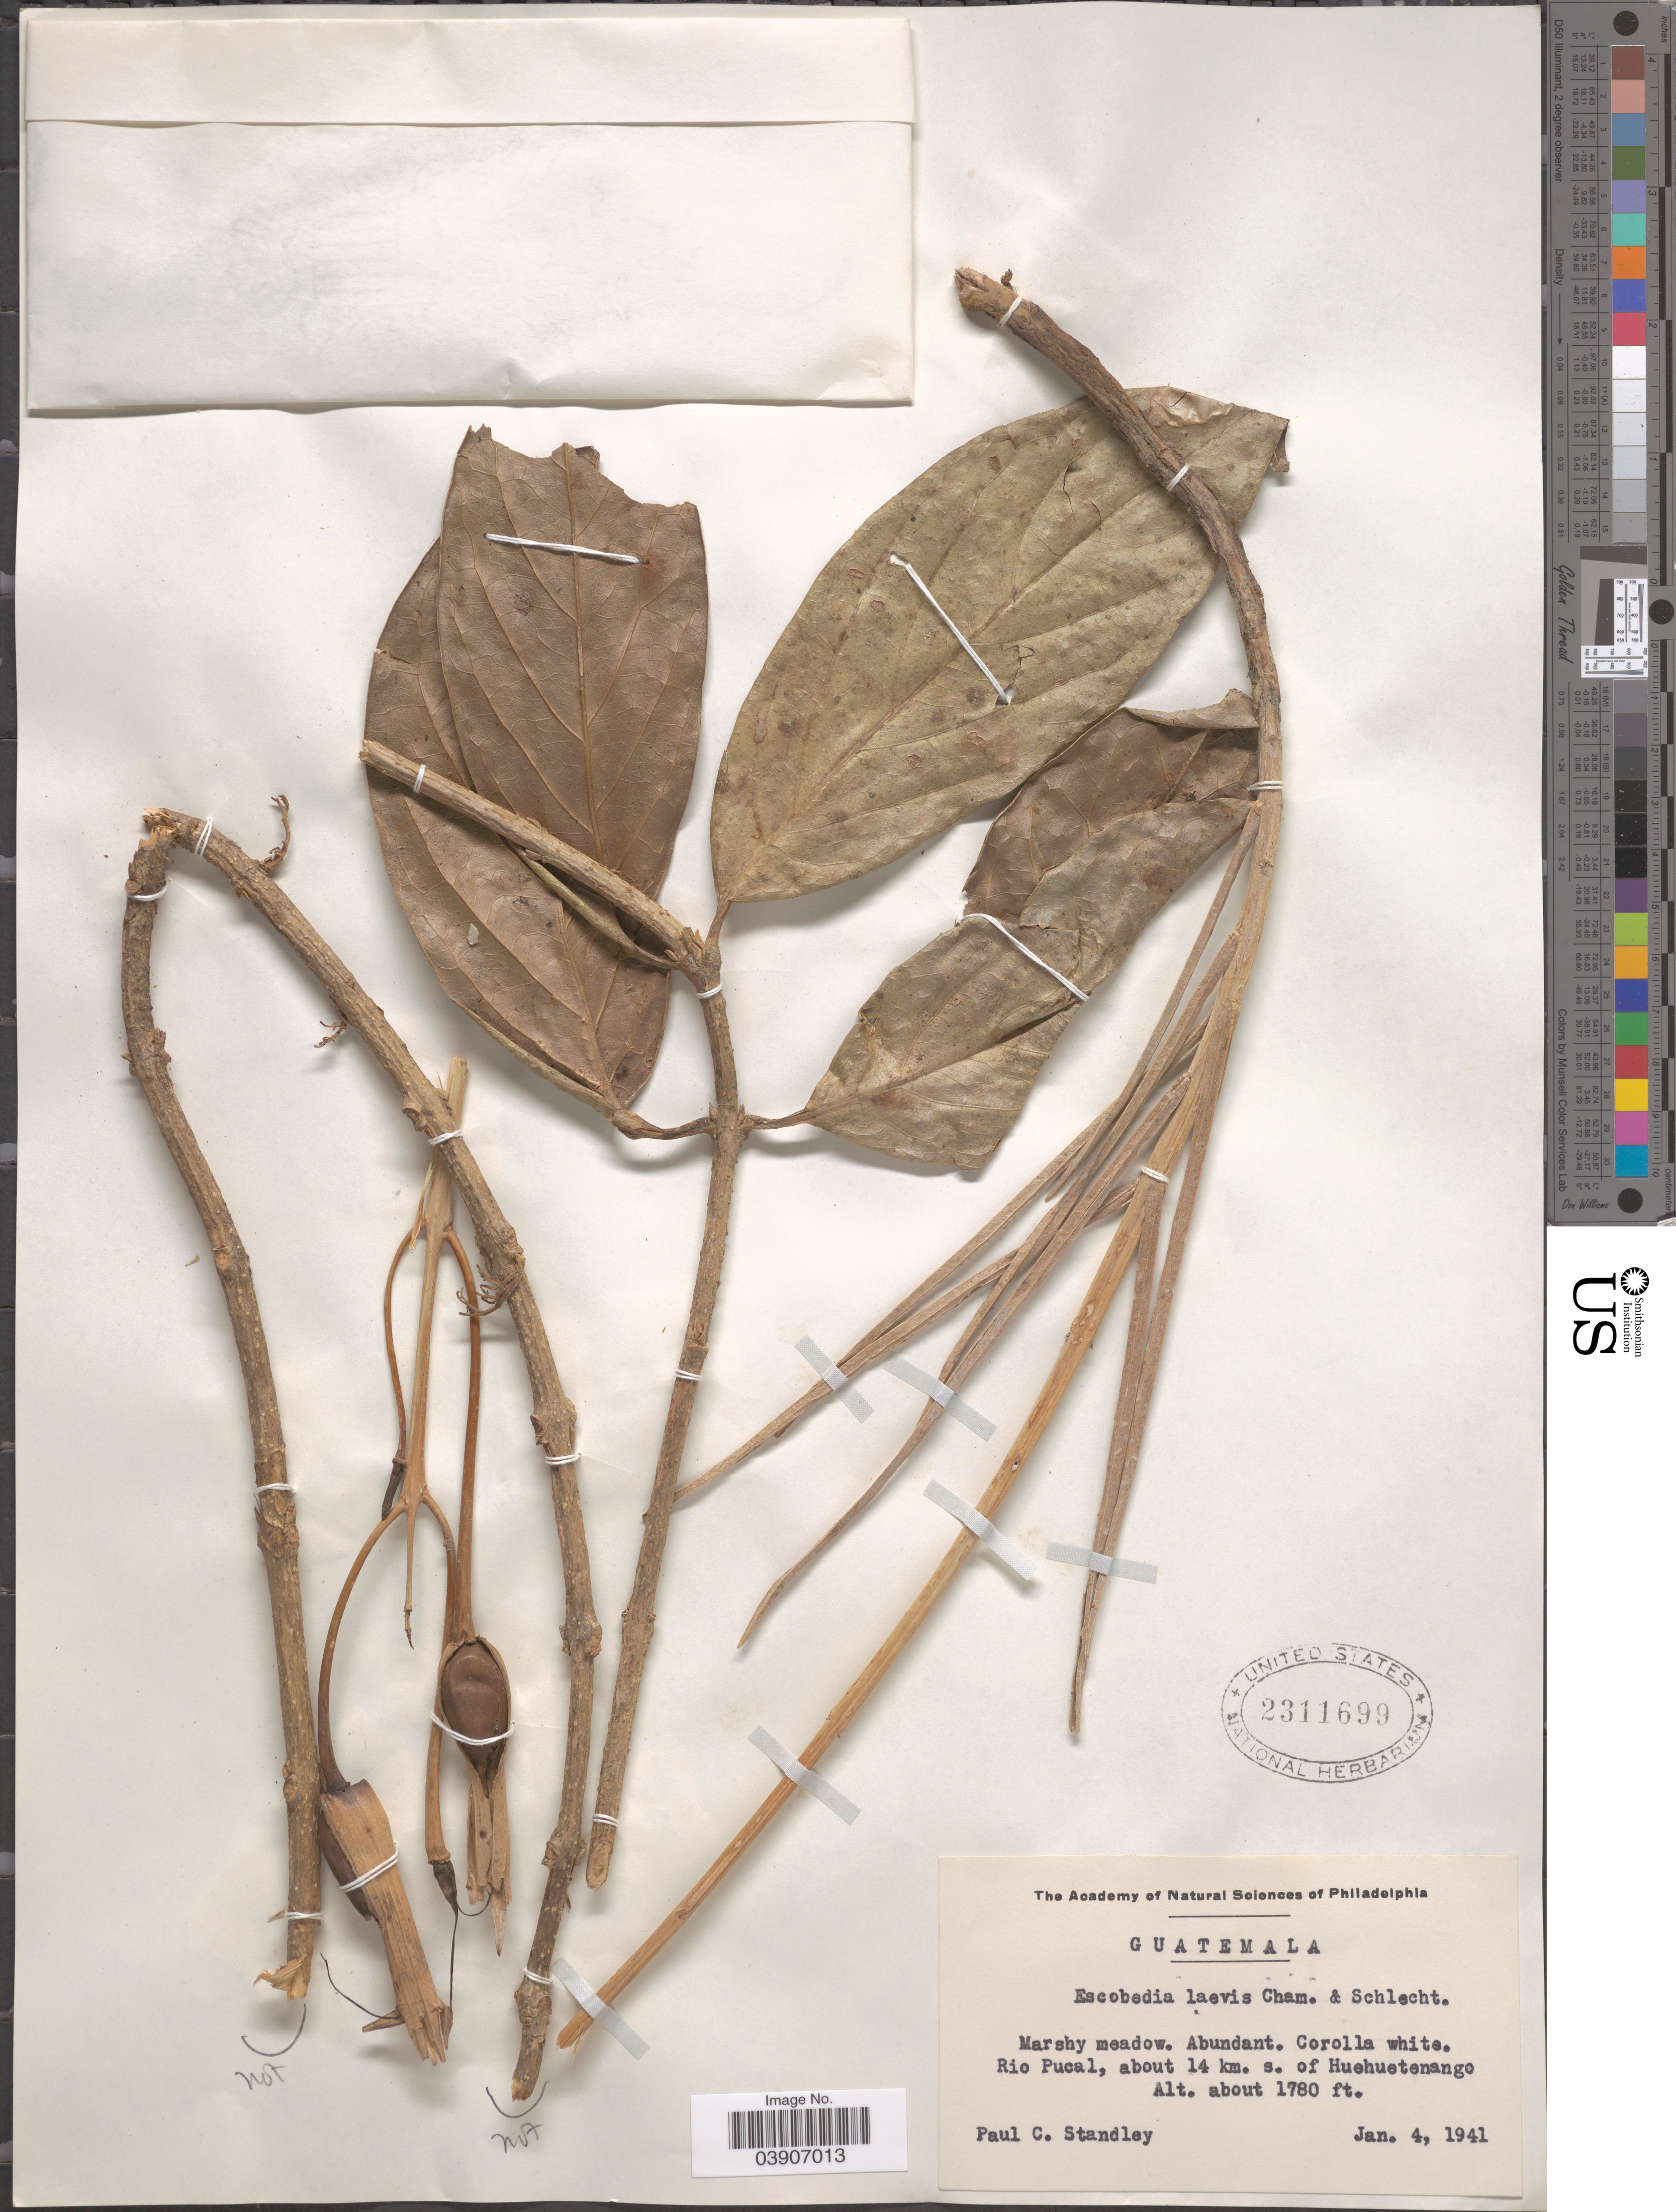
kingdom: Plantae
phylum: Tracheophyta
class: Magnoliopsida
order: Lamiales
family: Orobanchaceae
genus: Escobedia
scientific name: Escobedia laevis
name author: Schltdl. & Cham.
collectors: P. C. Standley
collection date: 1941-01-04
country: Guatemala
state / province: Huehuetenango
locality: Rio Pucal, about 14 km. s. of Huehuetenango.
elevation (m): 543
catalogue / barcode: US 2311699